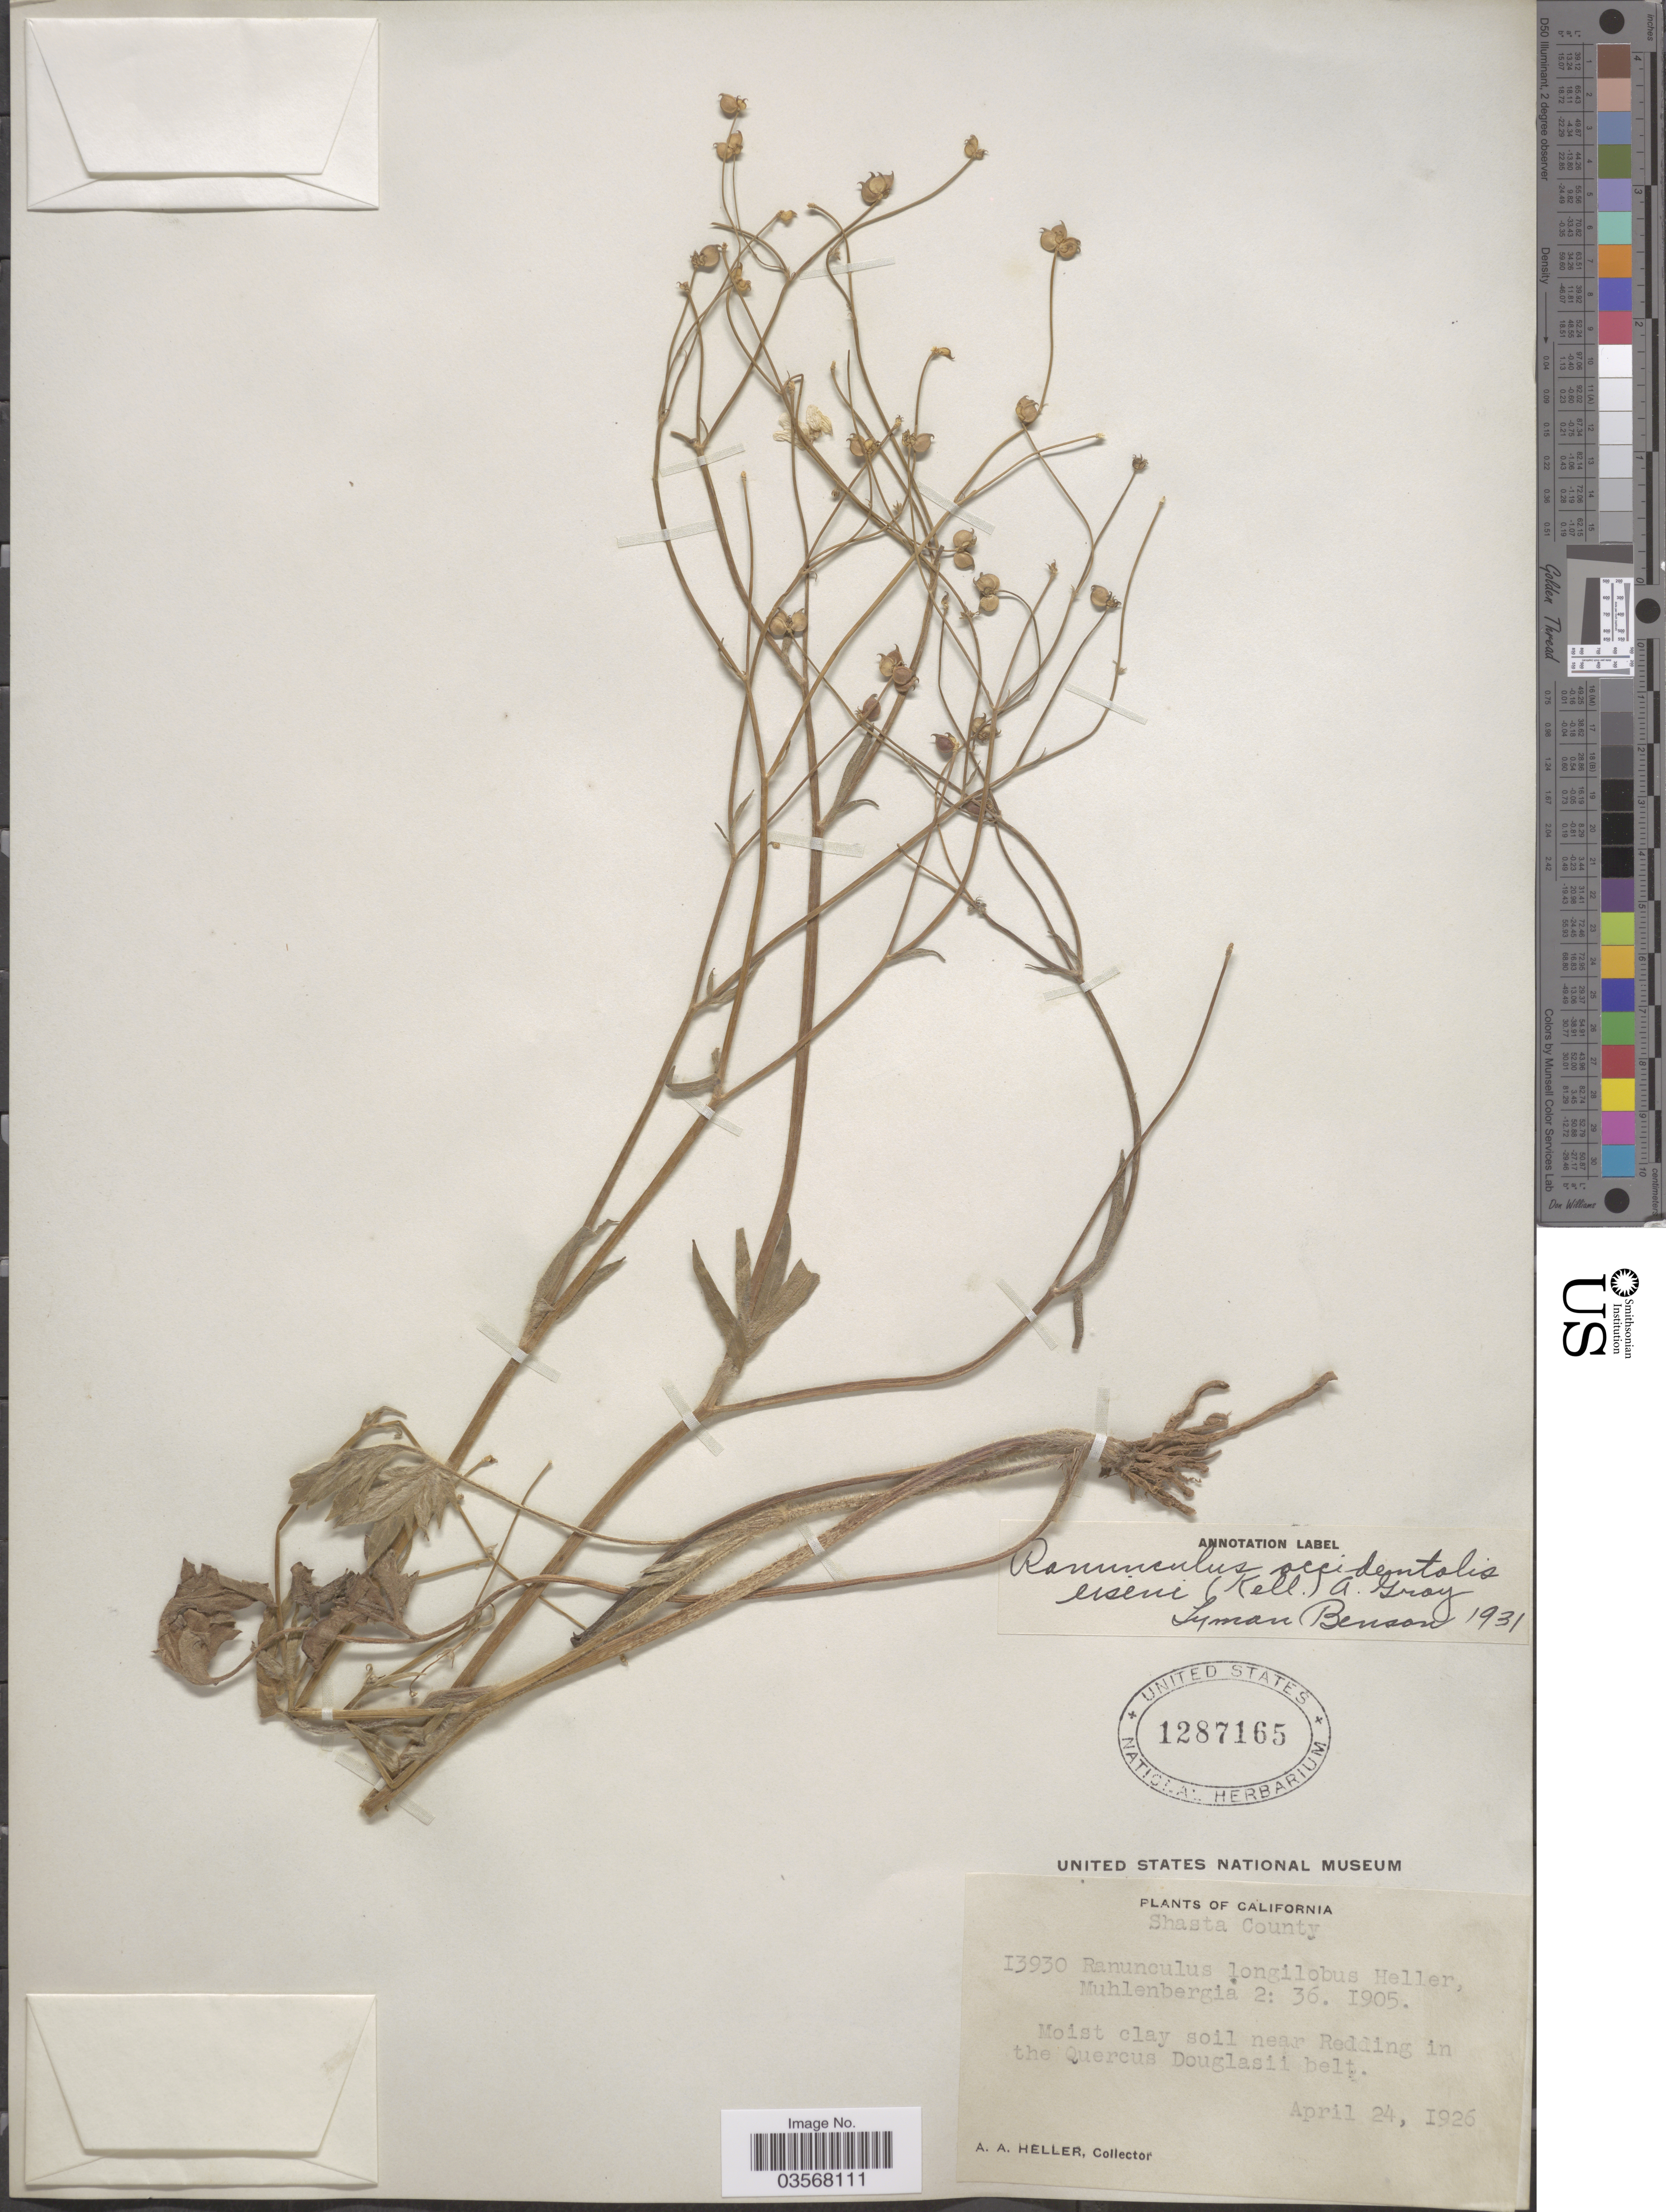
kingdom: Plantae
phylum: Tracheophyta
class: Magnoliopsida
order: Ranunculales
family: Ranunculaceae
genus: Ranunculus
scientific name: Ranunculus occidentalis var. eisenii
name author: Nutt.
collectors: A. A. Heller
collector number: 13930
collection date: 1926-04-24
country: United States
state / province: California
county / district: Shasta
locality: Shasta County. Near Redding.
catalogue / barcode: US 1287165